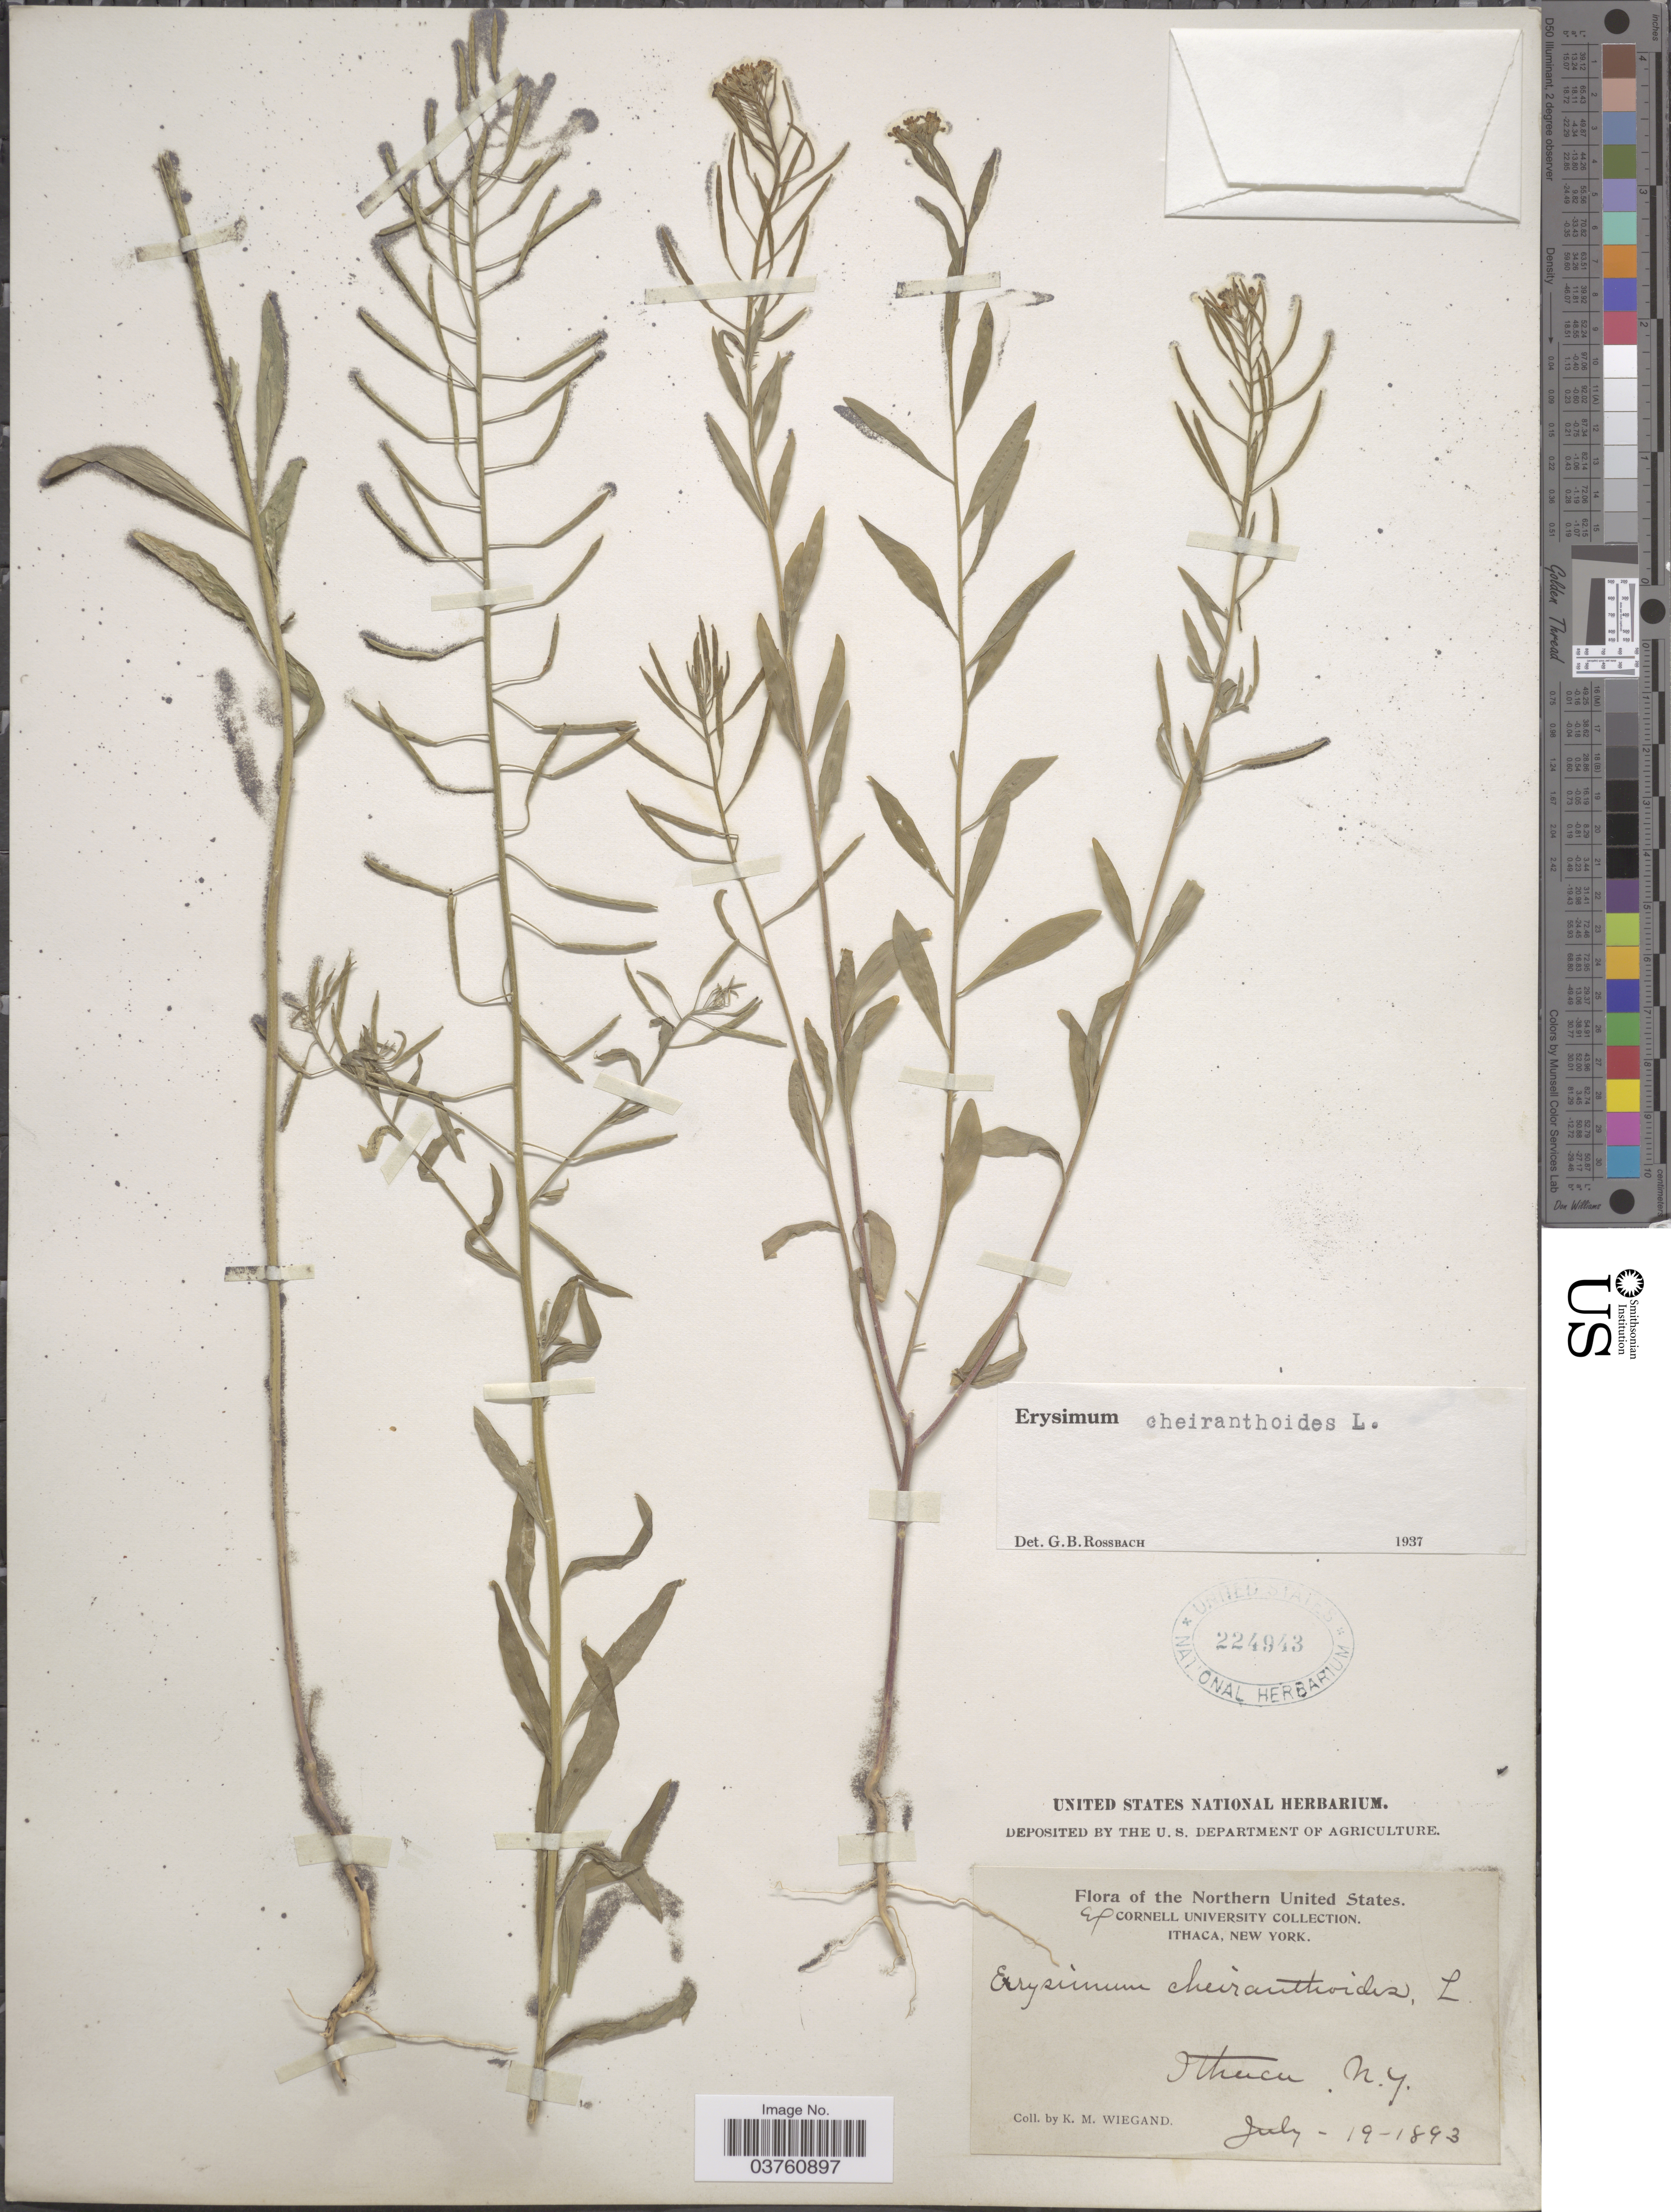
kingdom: Plantae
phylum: Tracheophyta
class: Magnoliopsida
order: Brassicales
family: Brassicaceae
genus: Erysimum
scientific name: Erysimum cheiranthoides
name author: L.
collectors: K. M. Wiegand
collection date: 1893-07-19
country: United States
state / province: New York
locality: Northern United States. Ithaca.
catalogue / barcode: US 224943